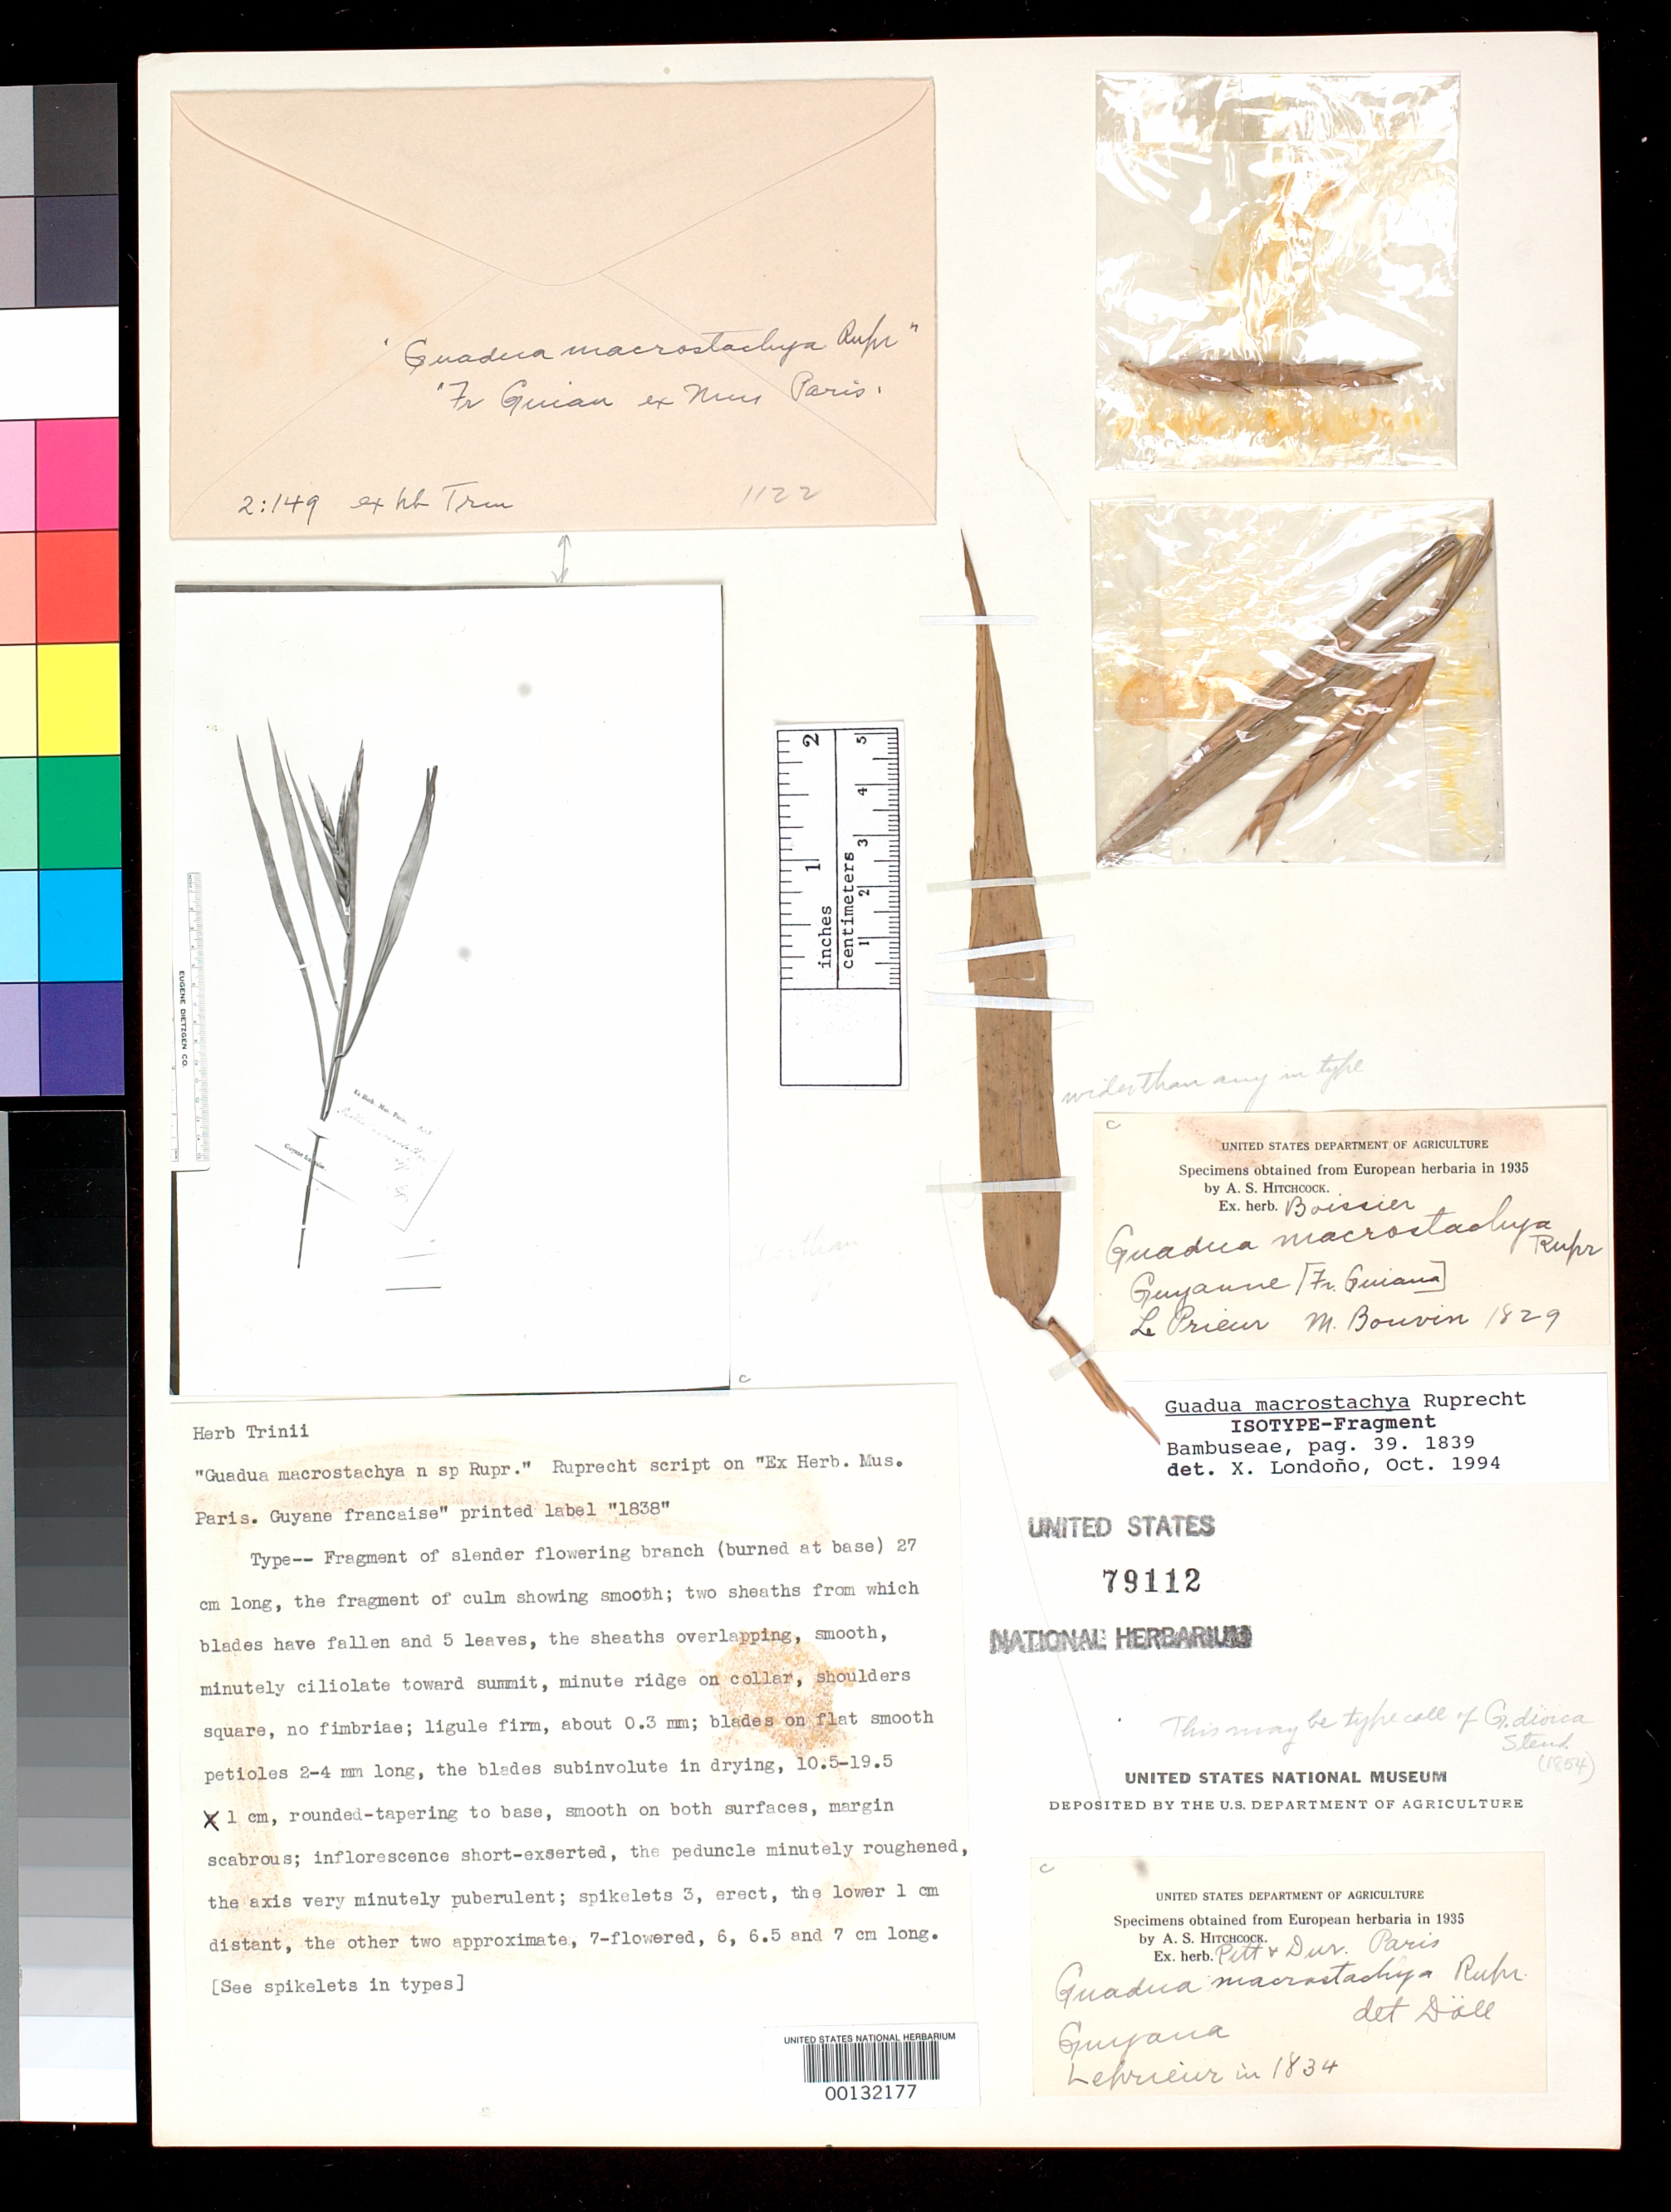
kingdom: Plantae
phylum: Tracheophyta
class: Liliopsida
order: Poales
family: Poaceae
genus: Guadua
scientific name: Guadua macrostachya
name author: Rupr.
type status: Type Material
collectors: ex Mus. Paris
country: French Guiana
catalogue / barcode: US 79112